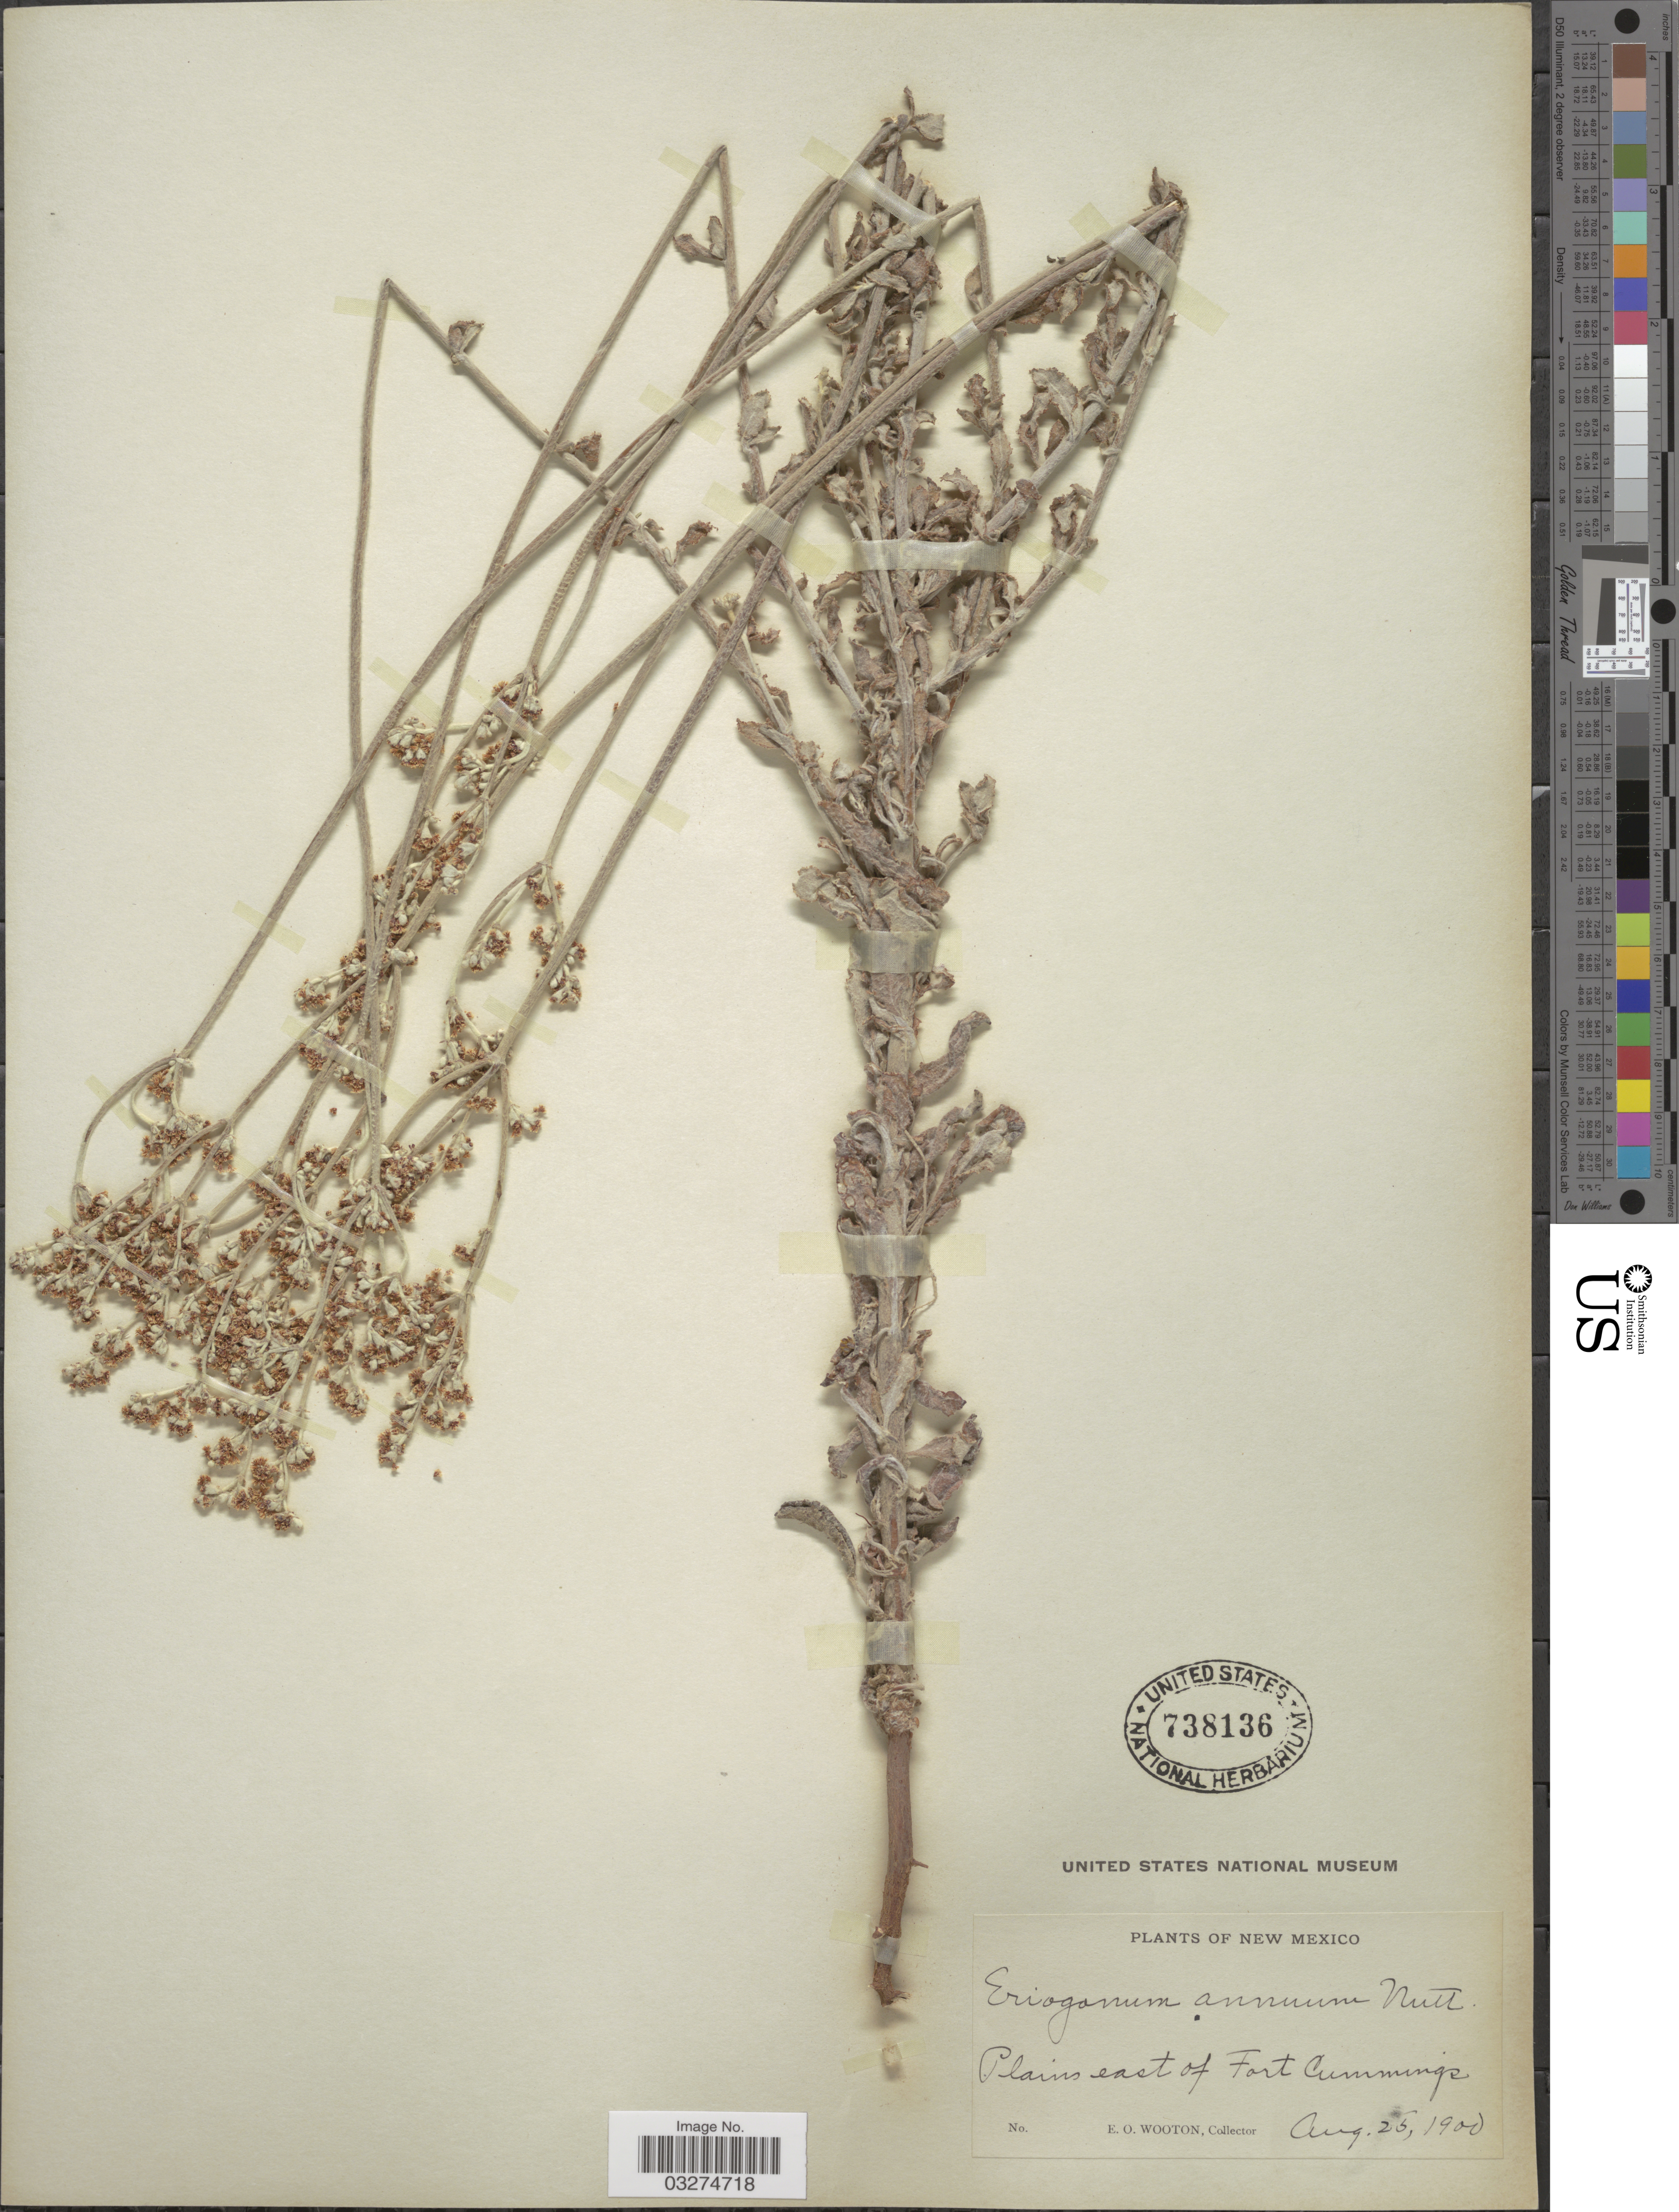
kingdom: Plantae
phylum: Tracheophyta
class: Magnoliopsida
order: Caryophyllales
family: Polygonaceae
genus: Eriogonum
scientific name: Eriogonum annuum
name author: Nutt.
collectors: E. O. Wooton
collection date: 1900-08-25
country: United States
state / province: New Mexico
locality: Plains east of Fort Cummings.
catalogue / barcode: US 738136